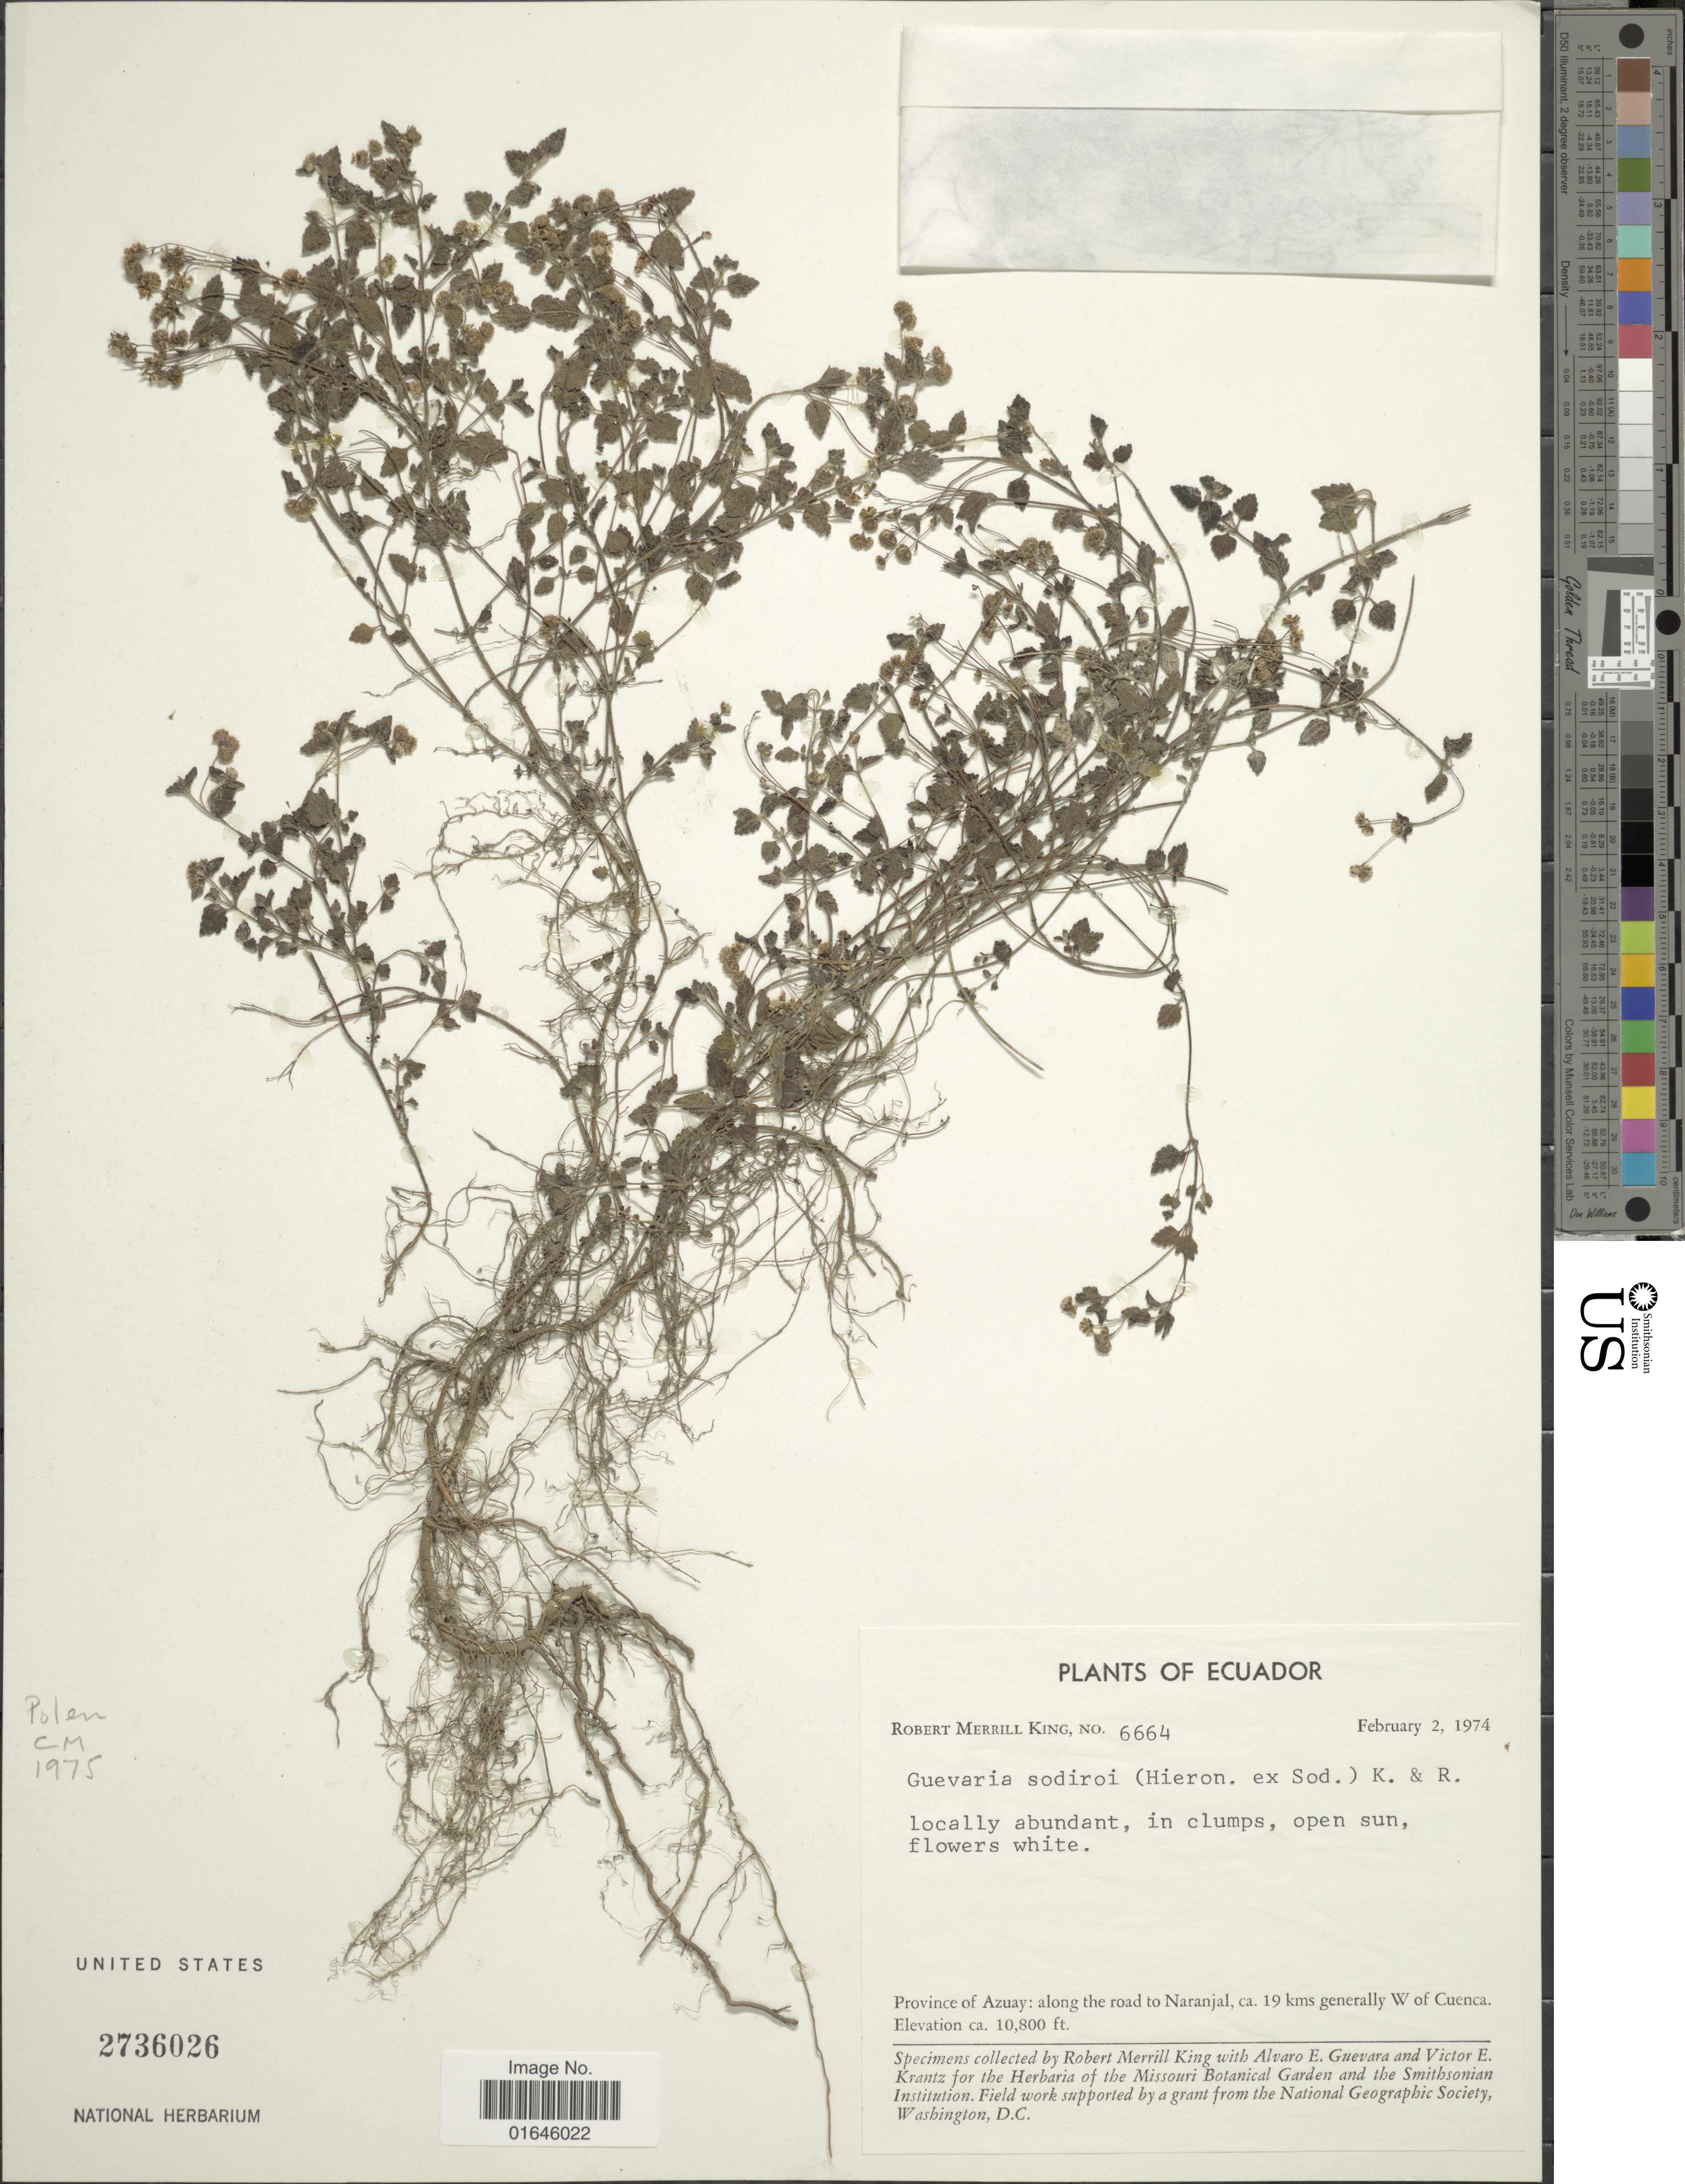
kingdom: Plantae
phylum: Tracheophyta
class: Magnoliopsida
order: Asterales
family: Asteraceae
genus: Guevaria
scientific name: Guevaria sodiroi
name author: (Hieron. in Sodiro) R.M. King & H. Rob.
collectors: R. M. King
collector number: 6664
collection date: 1974-02-02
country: Ecuador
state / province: Azuay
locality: Along the road to Naranjal, ca. 19 km generally W of Cumbe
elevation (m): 3292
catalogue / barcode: US 2736026